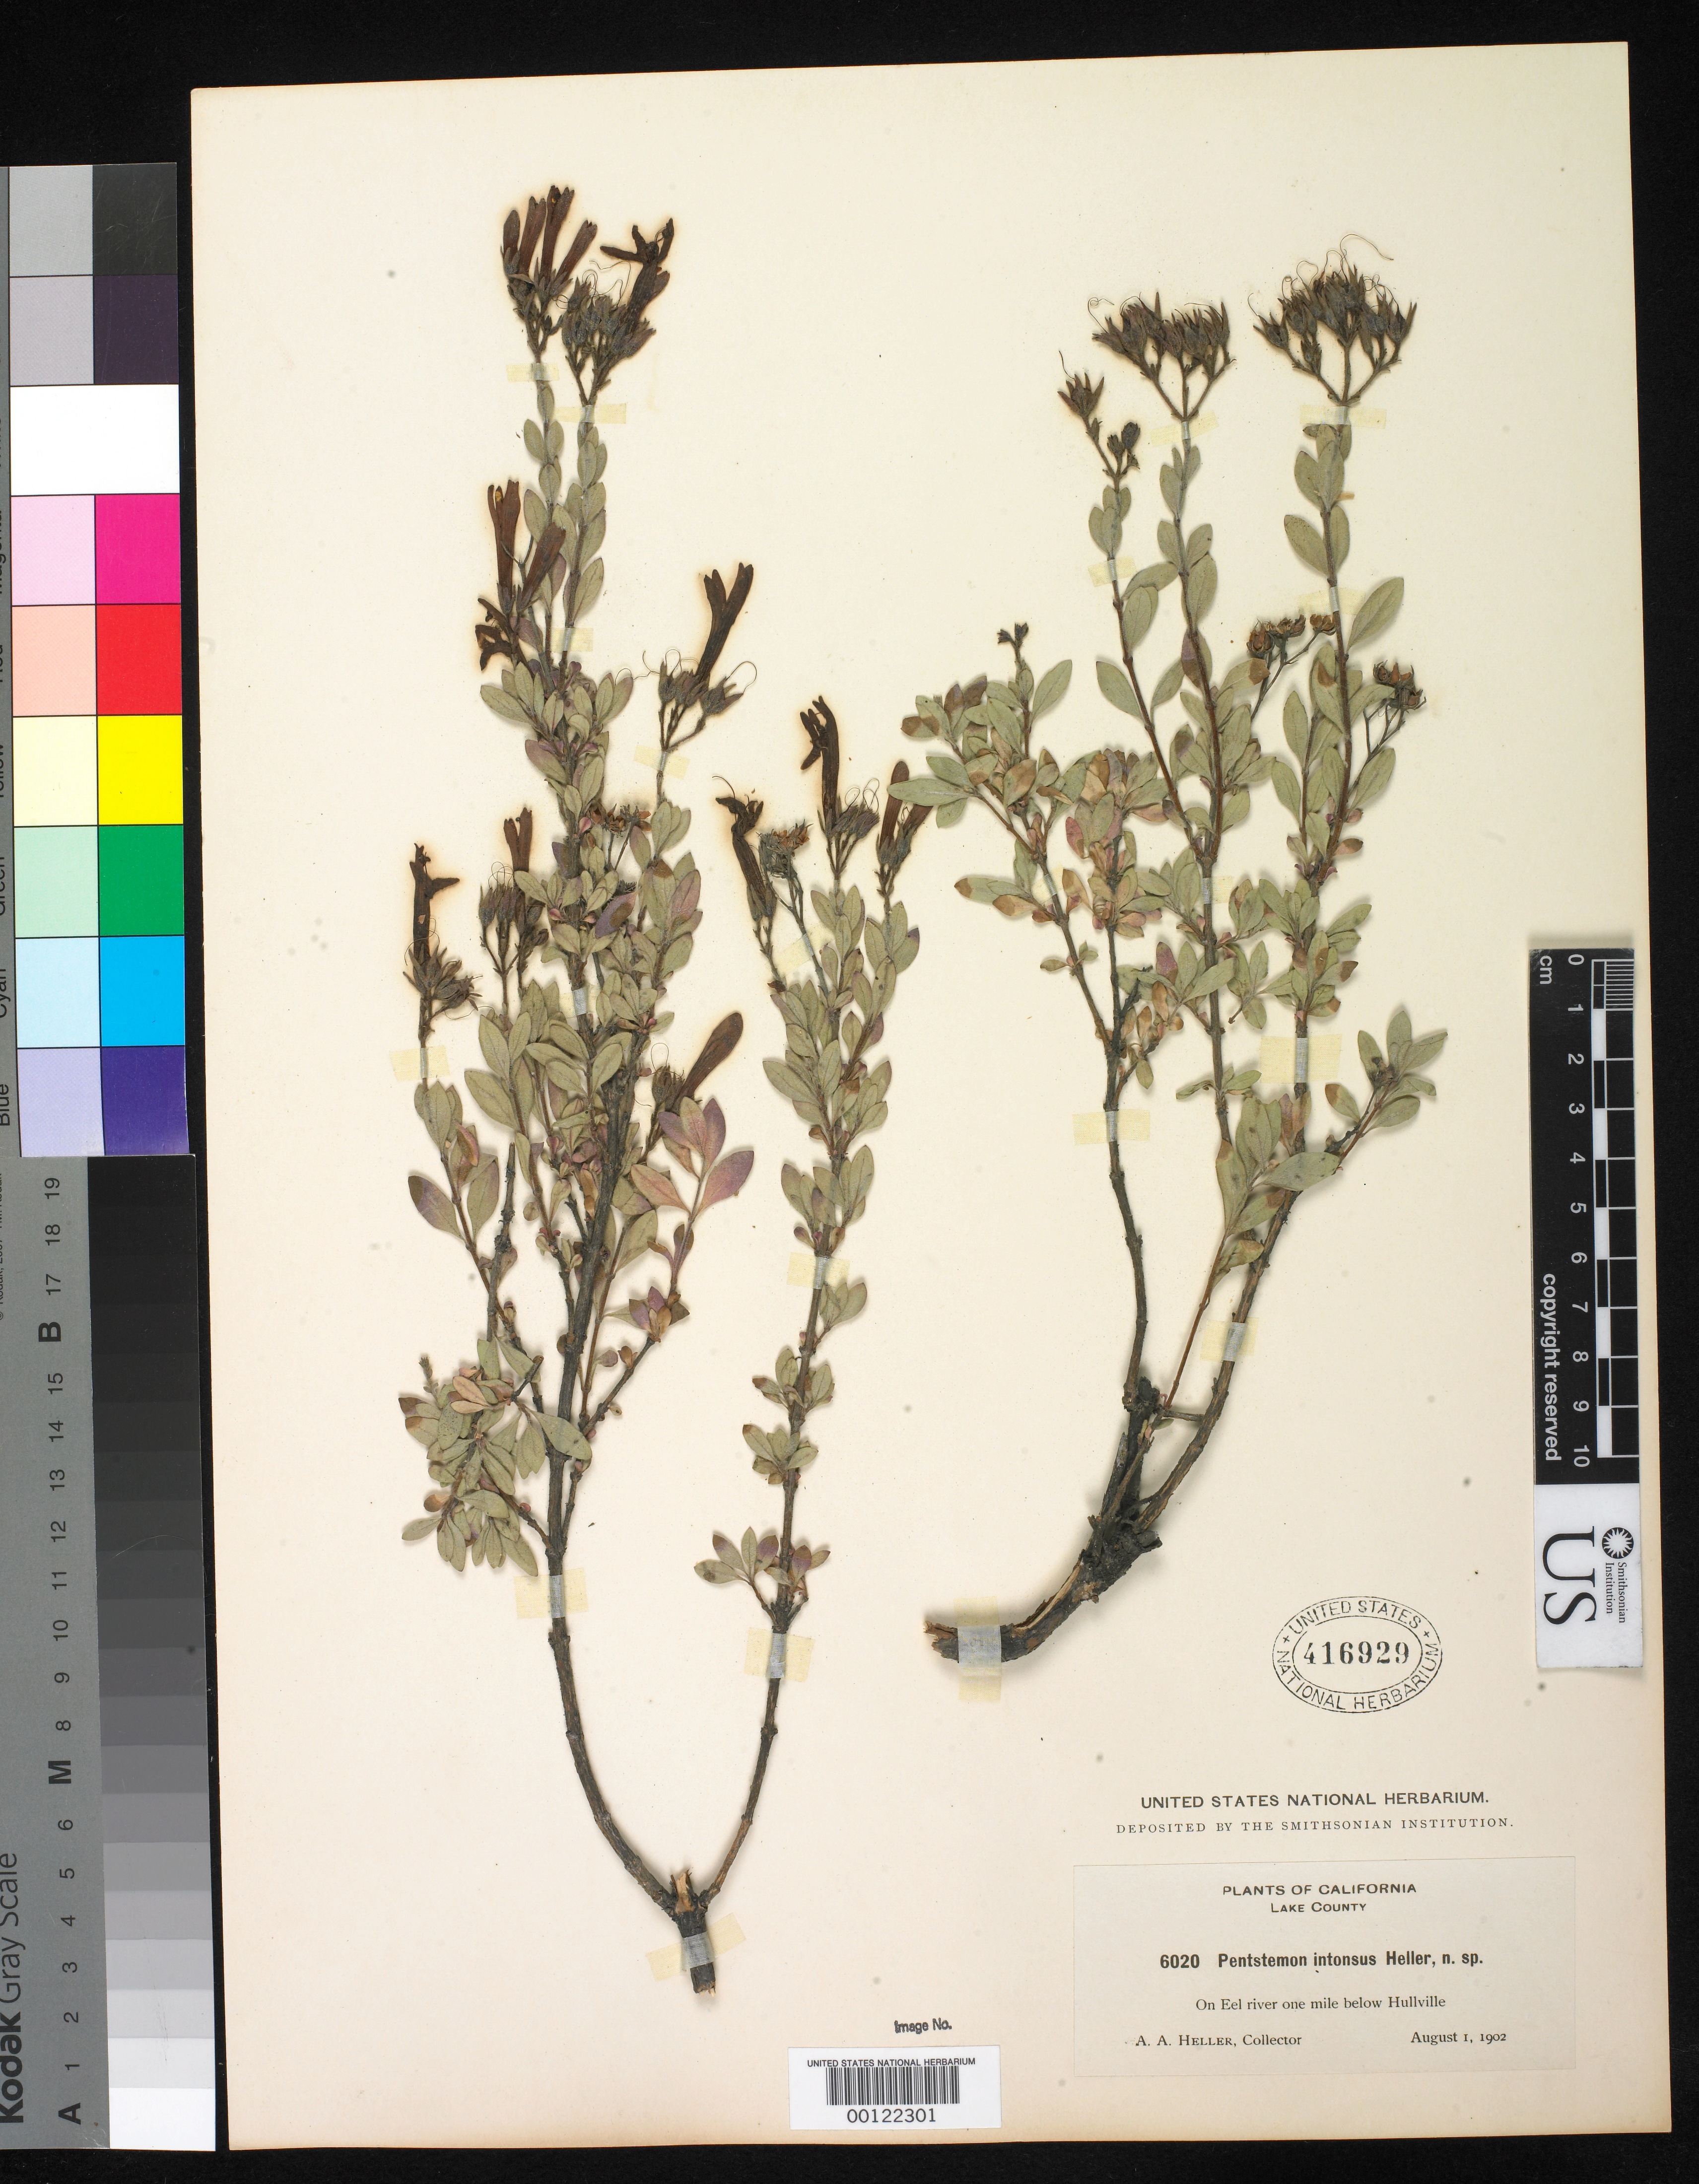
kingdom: Plantae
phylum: Tracheophyta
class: Magnoliopsida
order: Lamiales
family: Plantaginaceae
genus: Penstemon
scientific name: Penstemon intonsus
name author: A. Heller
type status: Isotype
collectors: A. A. Heller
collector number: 6020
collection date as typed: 01 Aug 1902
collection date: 1902-08-01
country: United States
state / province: California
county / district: Lake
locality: On Eel river one mile below Hullville.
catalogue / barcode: US 416929